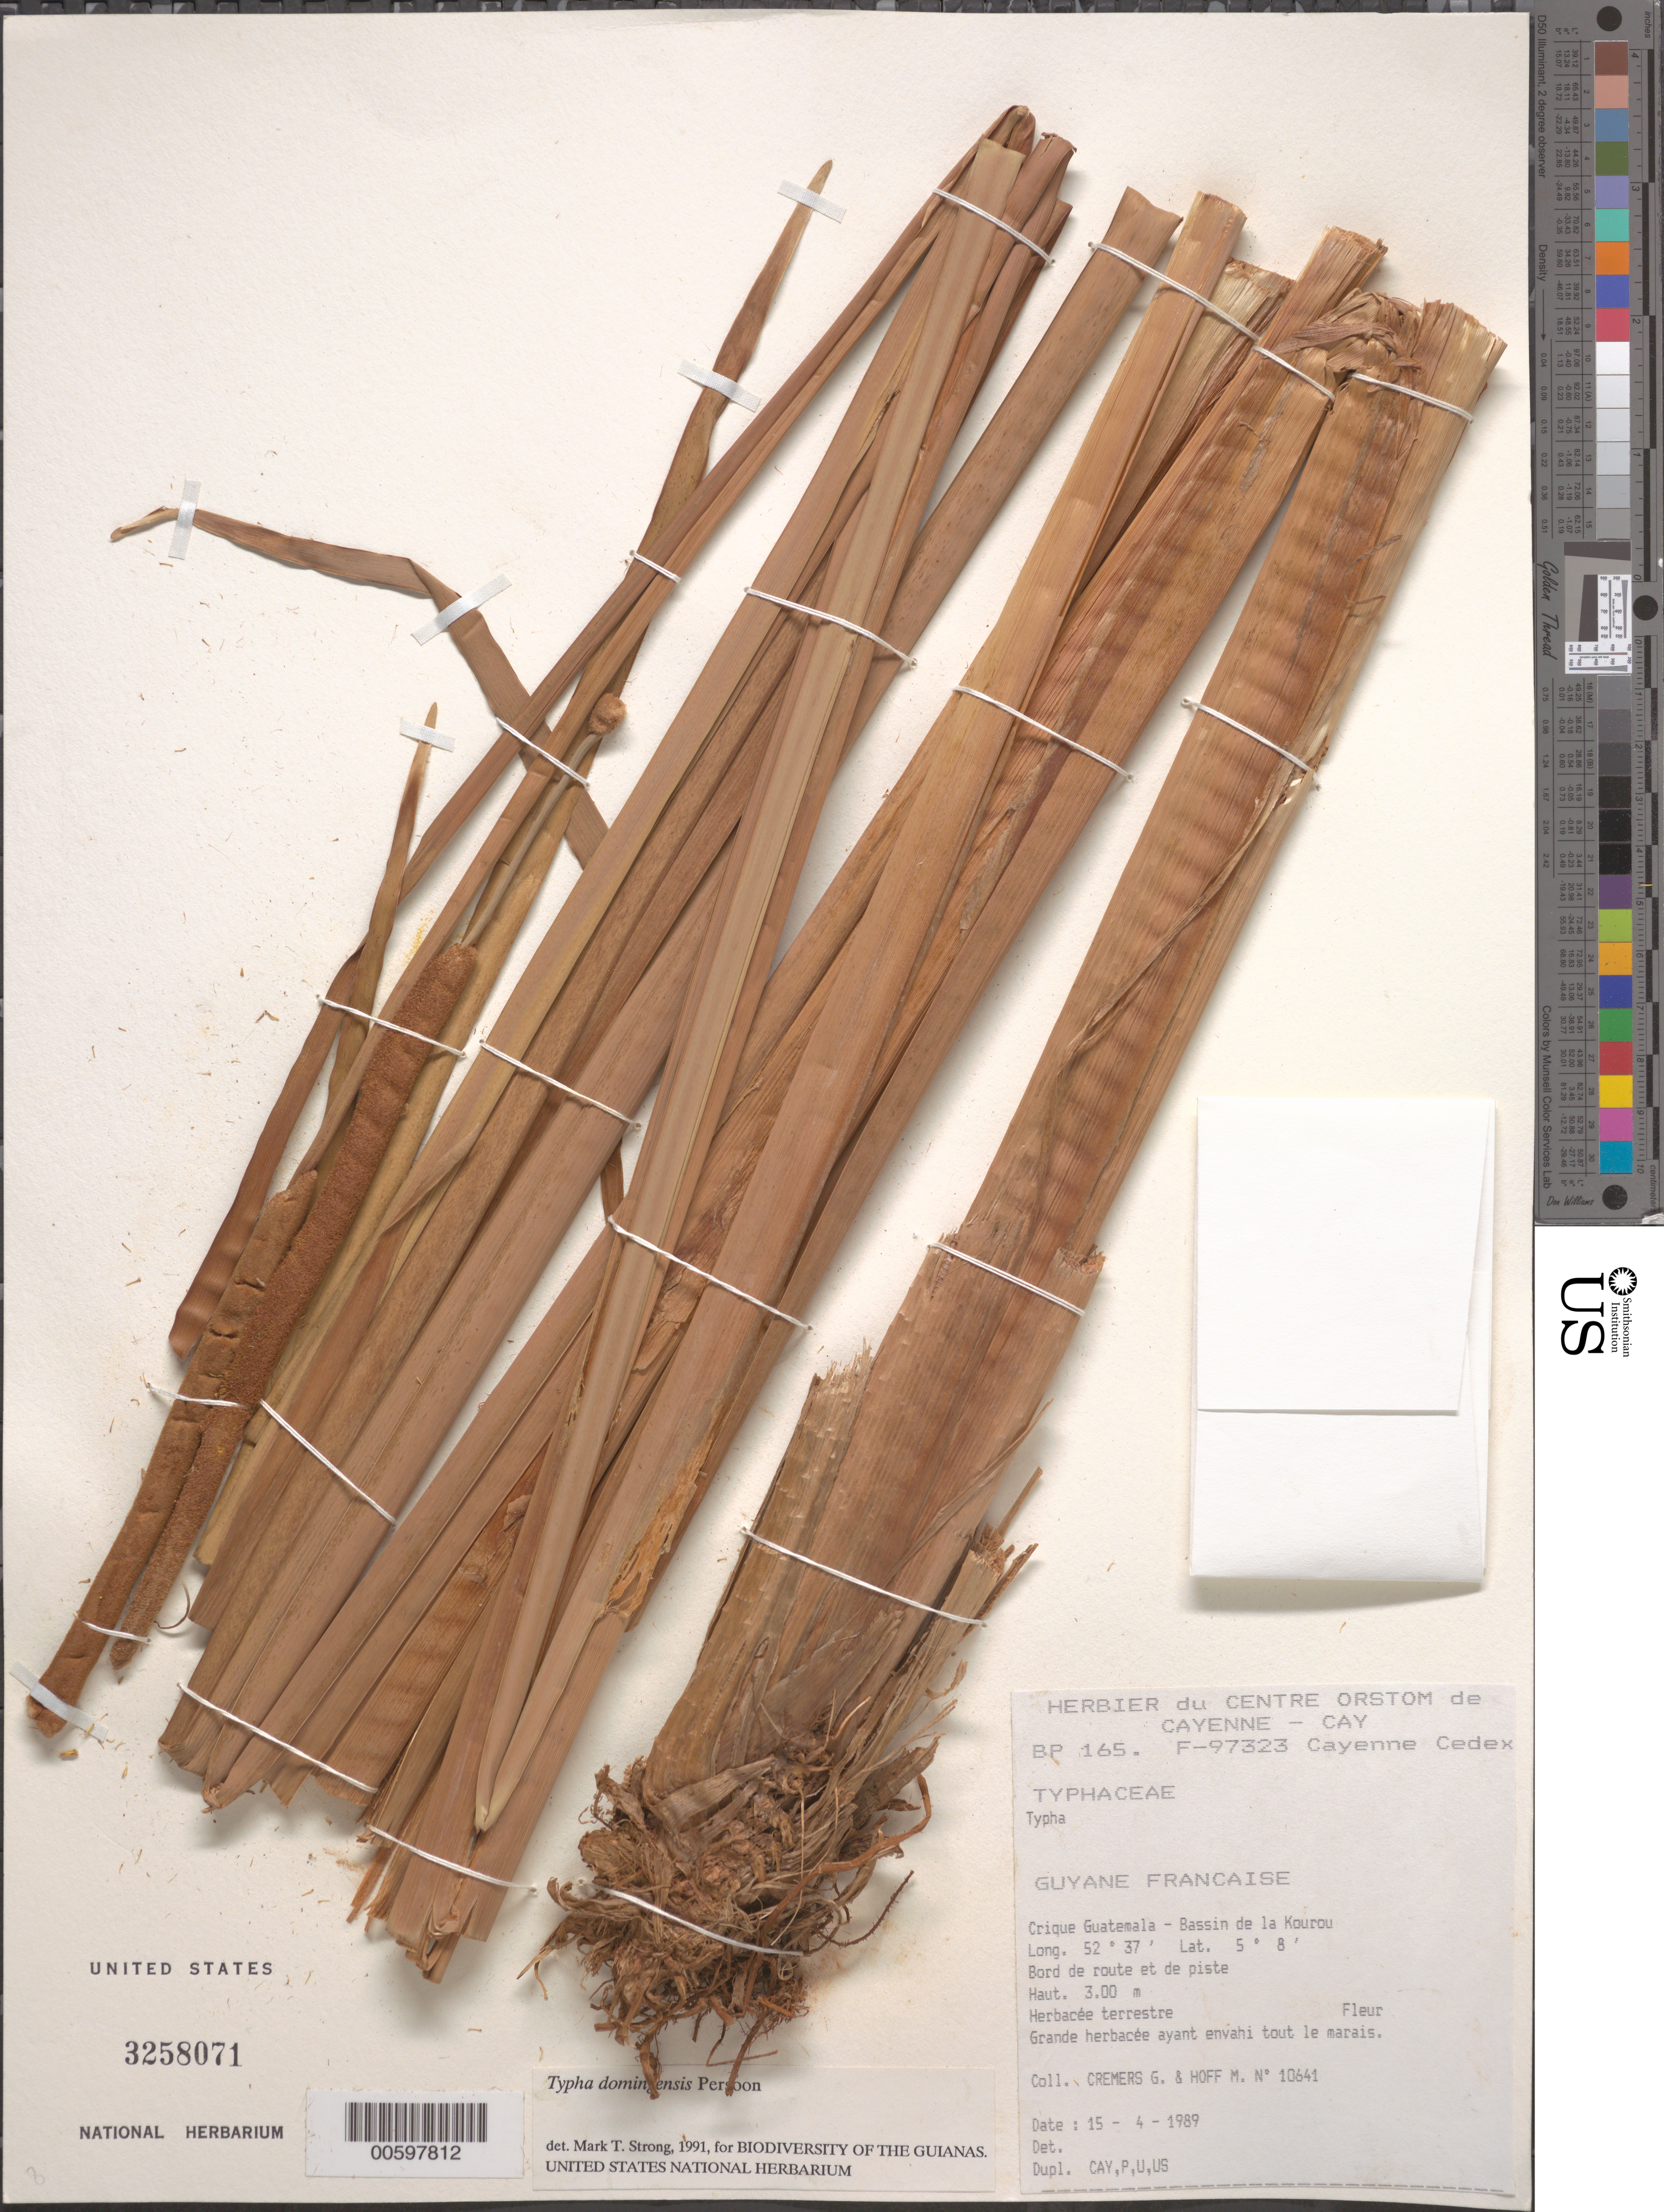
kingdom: Plantae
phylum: Tracheophyta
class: Liliopsida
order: Poales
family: Typhaceae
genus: Typha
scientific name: Typha domingensis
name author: Pers.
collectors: G. Cremers & M. Hoff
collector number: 10641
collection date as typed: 15 Apr 1989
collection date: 1989-04-15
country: French Guiana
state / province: Cayenne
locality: Crique Guatemala, bassin de la Kourou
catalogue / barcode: US 3258071